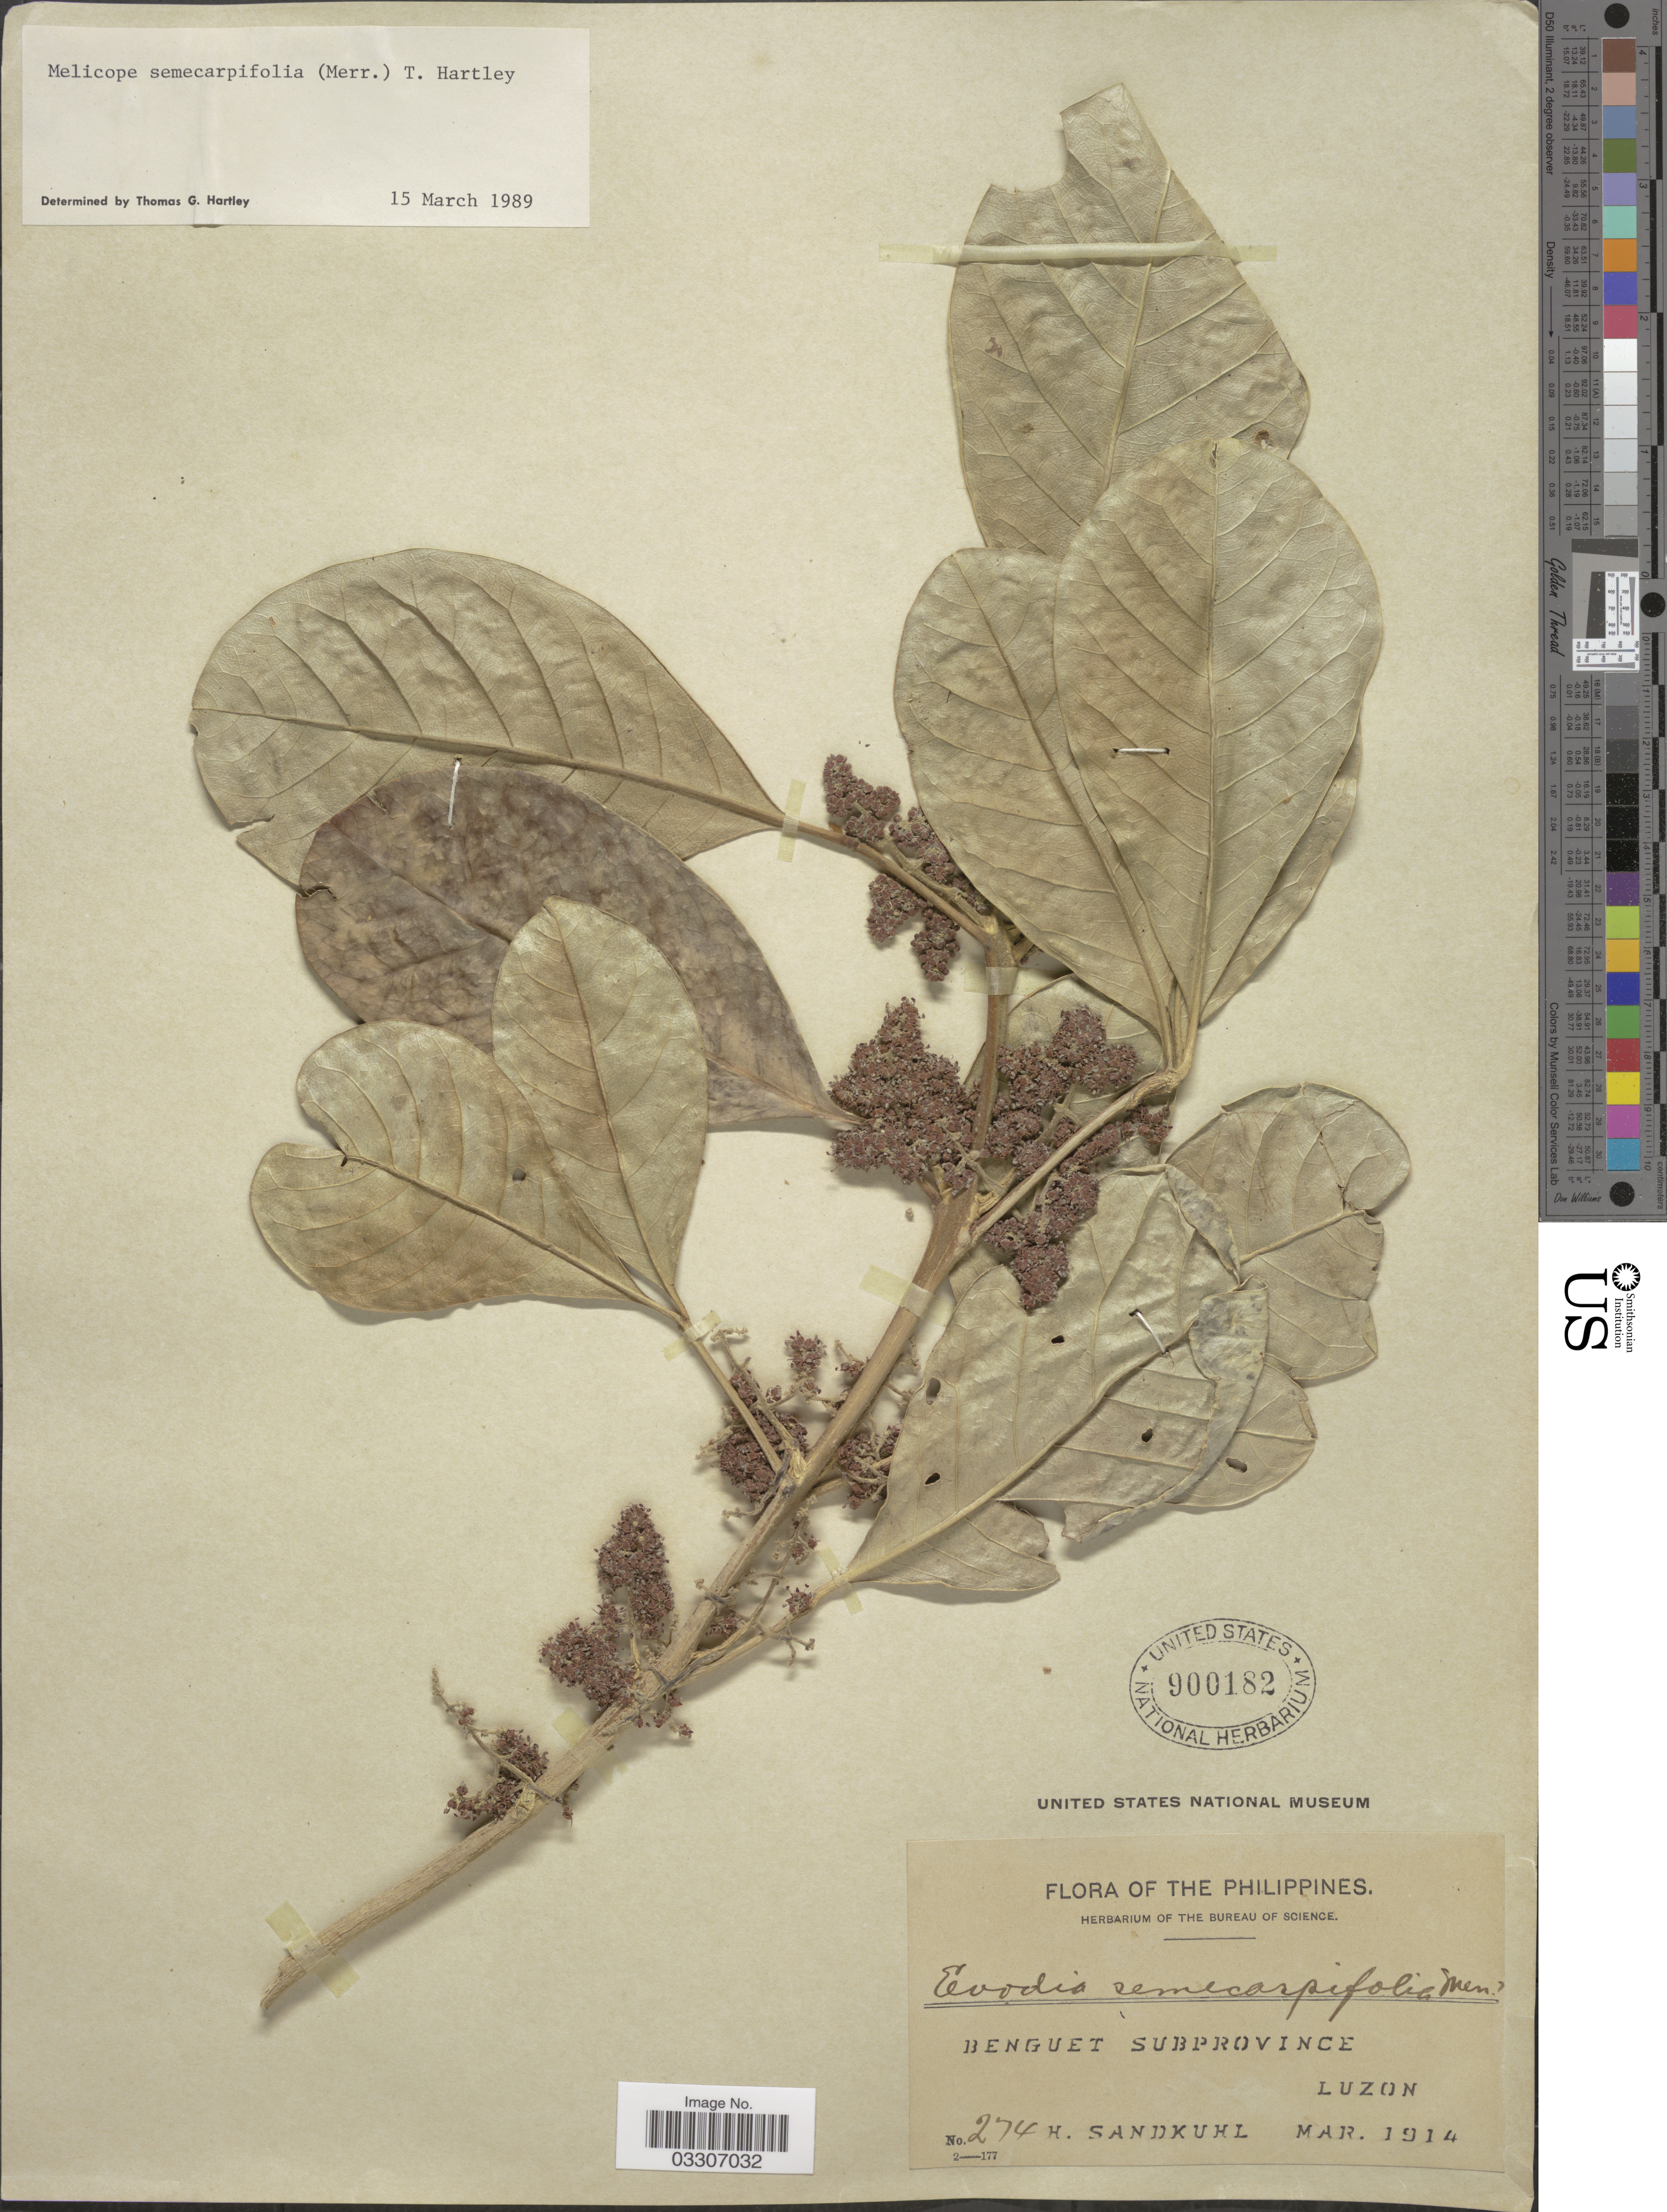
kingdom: Plantae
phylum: Tracheophyta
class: Magnoliopsida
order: Sapindales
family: Rutaceae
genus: Melicope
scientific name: Melicope semecarpifolia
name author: (Merr.) T.G. Hartley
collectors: H. Sandkuhl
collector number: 274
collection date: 1914-03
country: Philippines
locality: Benguet Subprovince, Luzon.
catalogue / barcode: US 900182